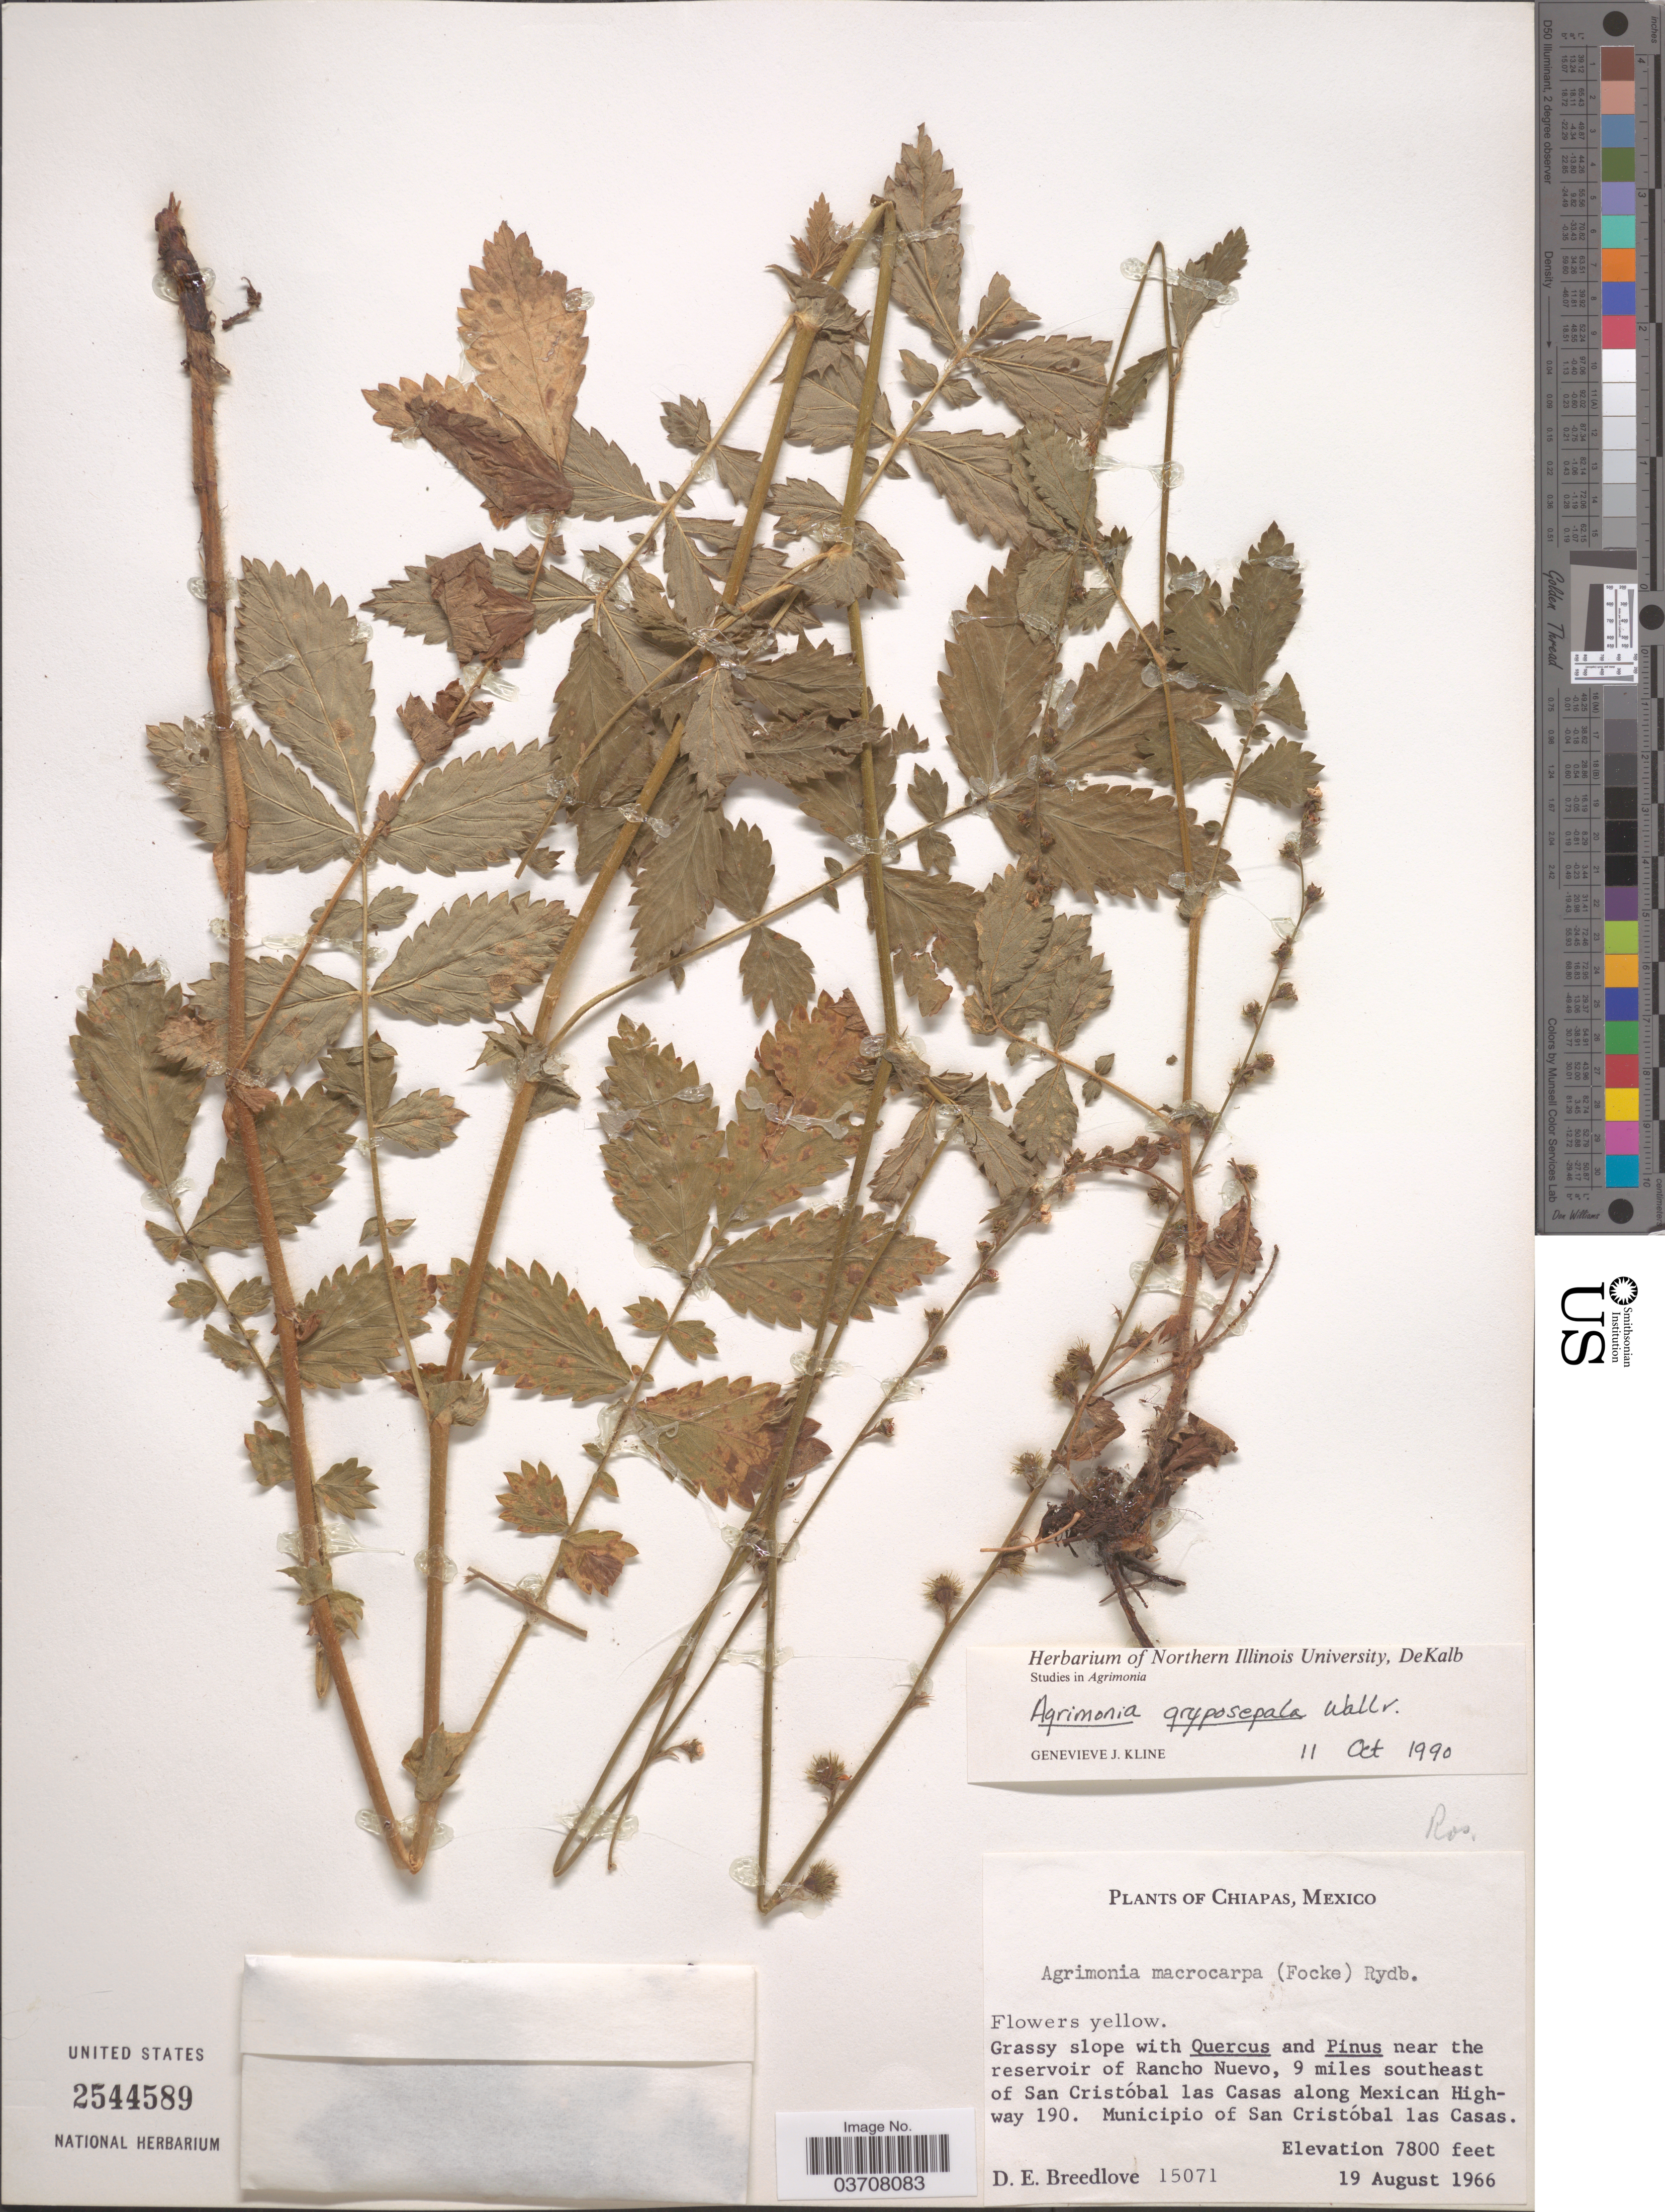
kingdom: Plantae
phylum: Tracheophyta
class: Magnoliopsida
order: Rosales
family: Rosaceae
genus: Agrimonia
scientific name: Agrimonia gryposepala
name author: Wallr.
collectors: D. E. Breedlove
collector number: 15071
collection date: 1966-08-19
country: Mexico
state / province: Chiapas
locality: Near the reservoir of Rancho Nuevo, 9 miles southeast of San Cristóbal las Casas along Mexican Highway 190. Municipio of San Cristóbal las Casas.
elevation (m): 2377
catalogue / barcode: US 2544589